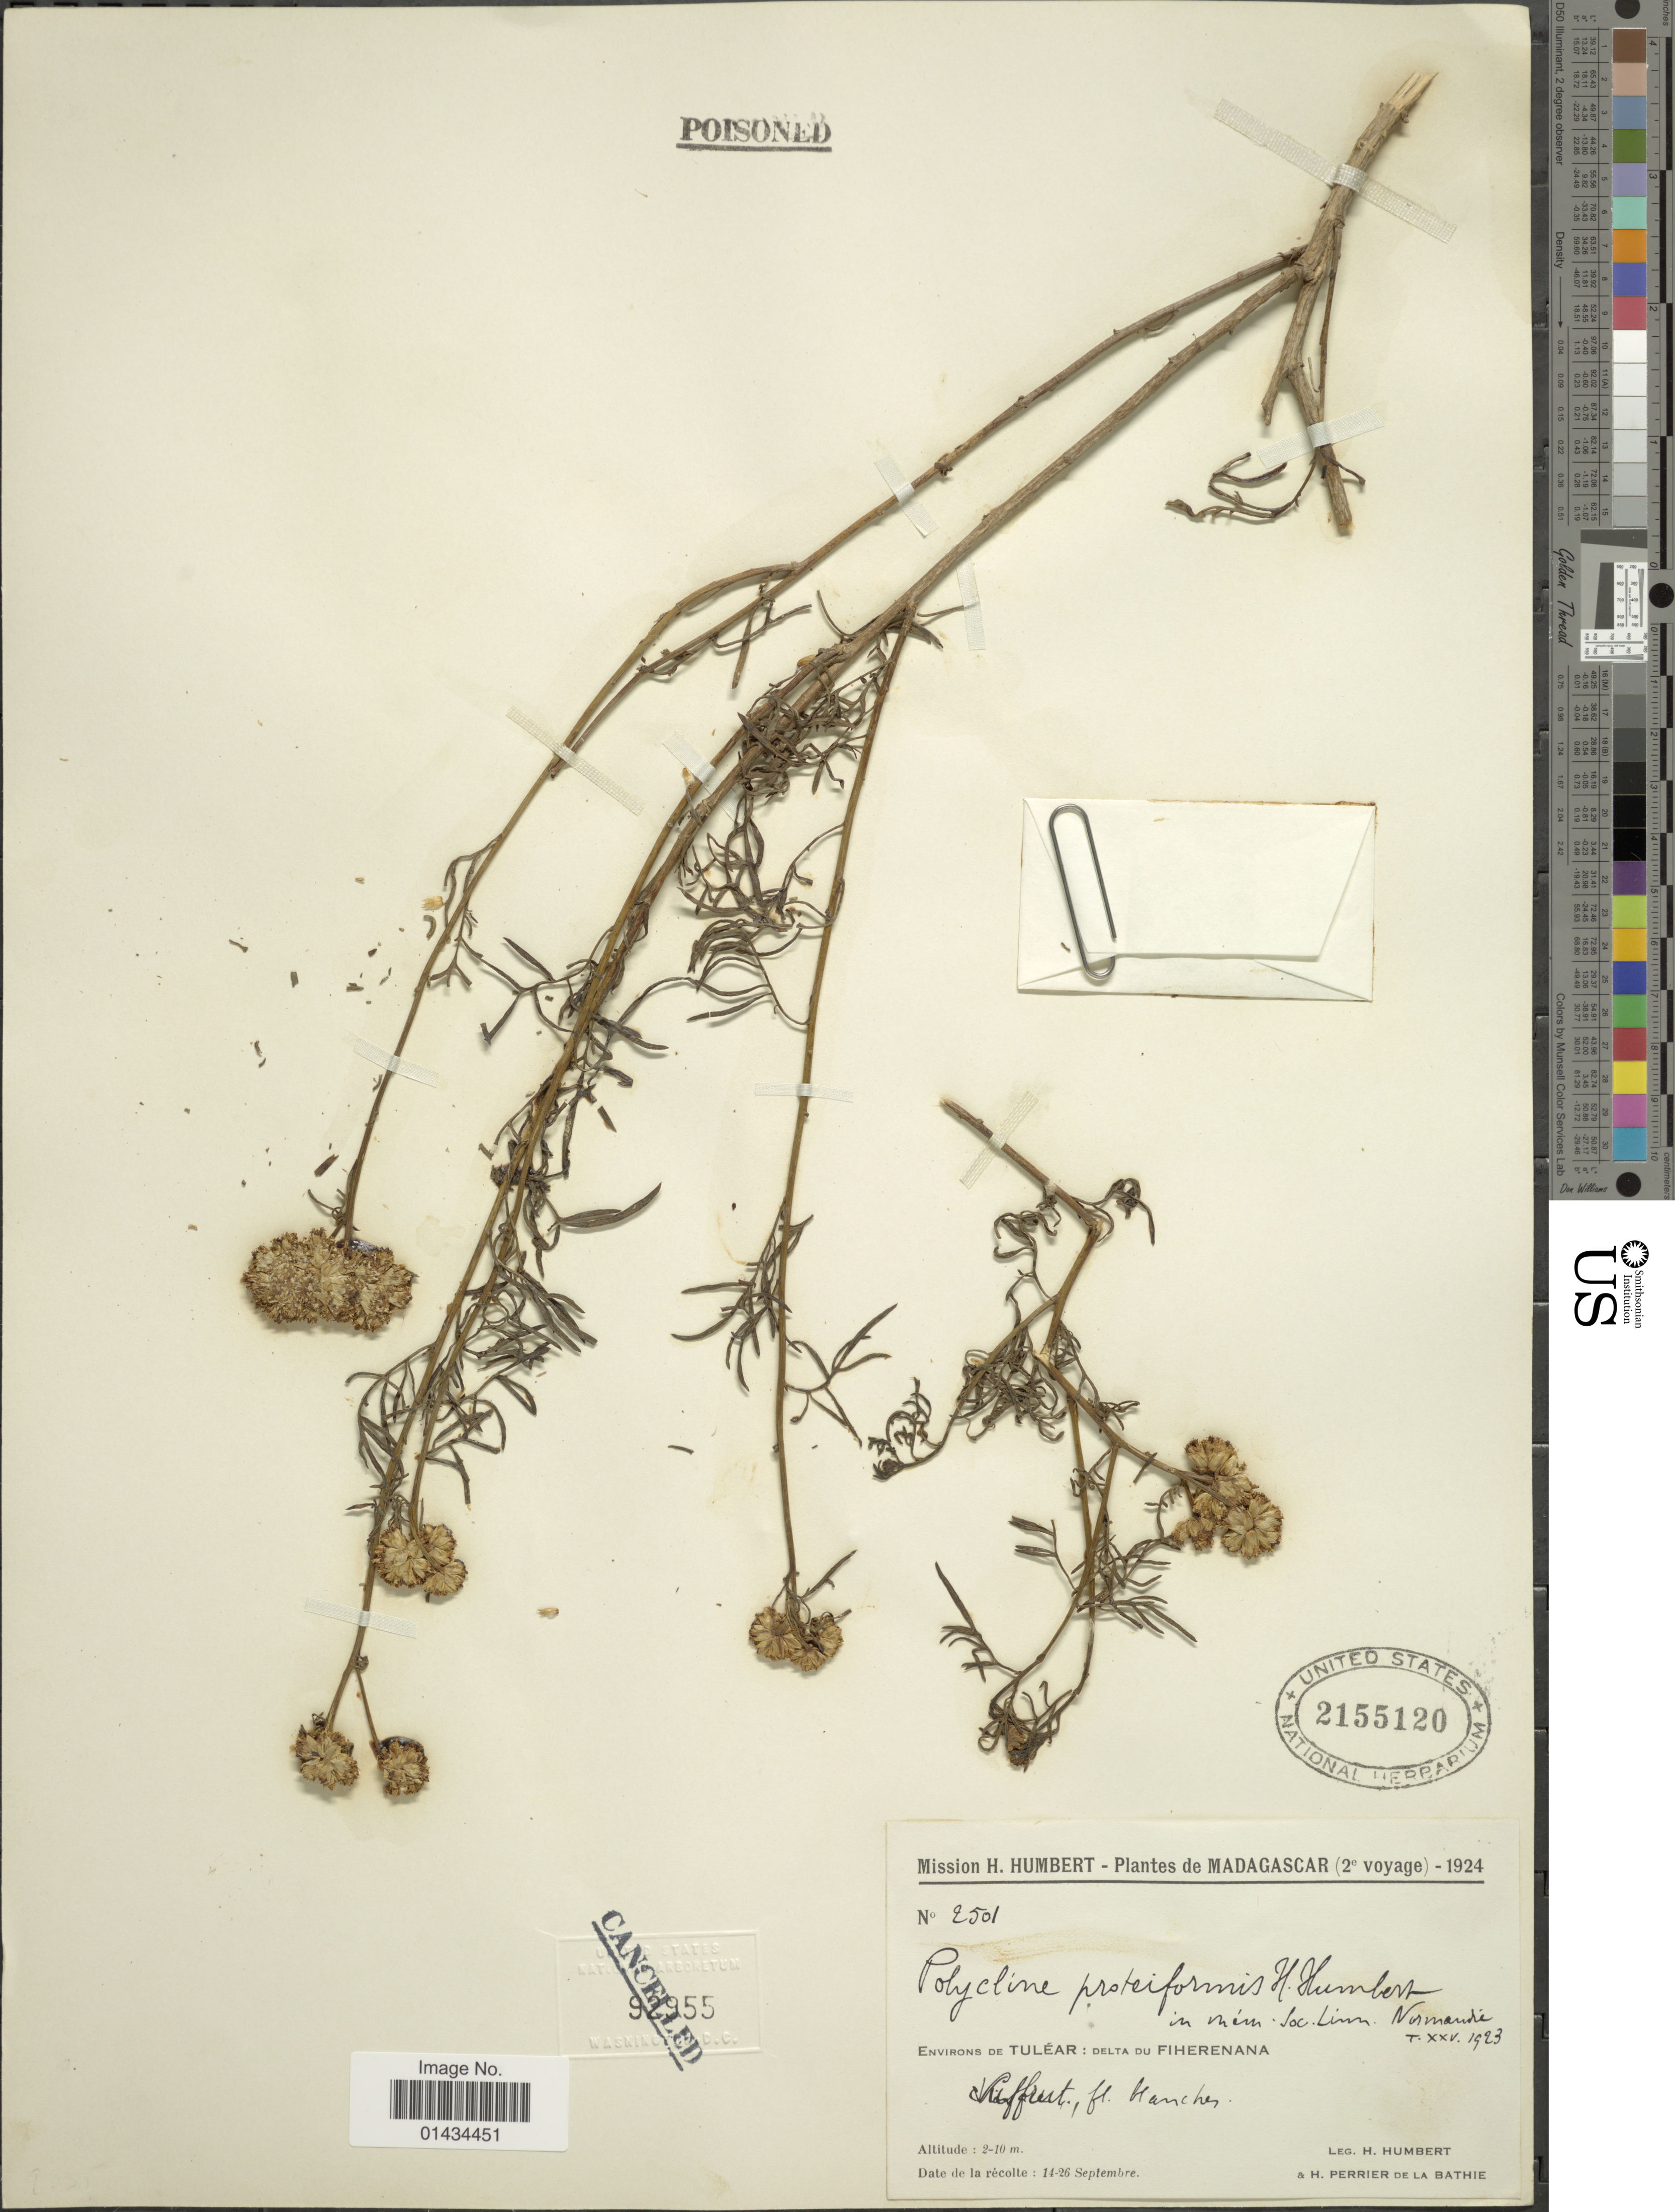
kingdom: Plantae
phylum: Tracheophyta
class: Magnoliopsida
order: Asterales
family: Asteraceae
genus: Polycline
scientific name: Polycline proteiformis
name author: Humbert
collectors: H. Humbert & H. Perrier de la Bâthie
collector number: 2501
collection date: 1924-09-14/1924-09-26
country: Madagascar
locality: Madagascar(2e voyage), in min. Loc. Linn Normandie, Environs de Tuleár: Delta du Fiherenana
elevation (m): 2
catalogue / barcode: US 2155120